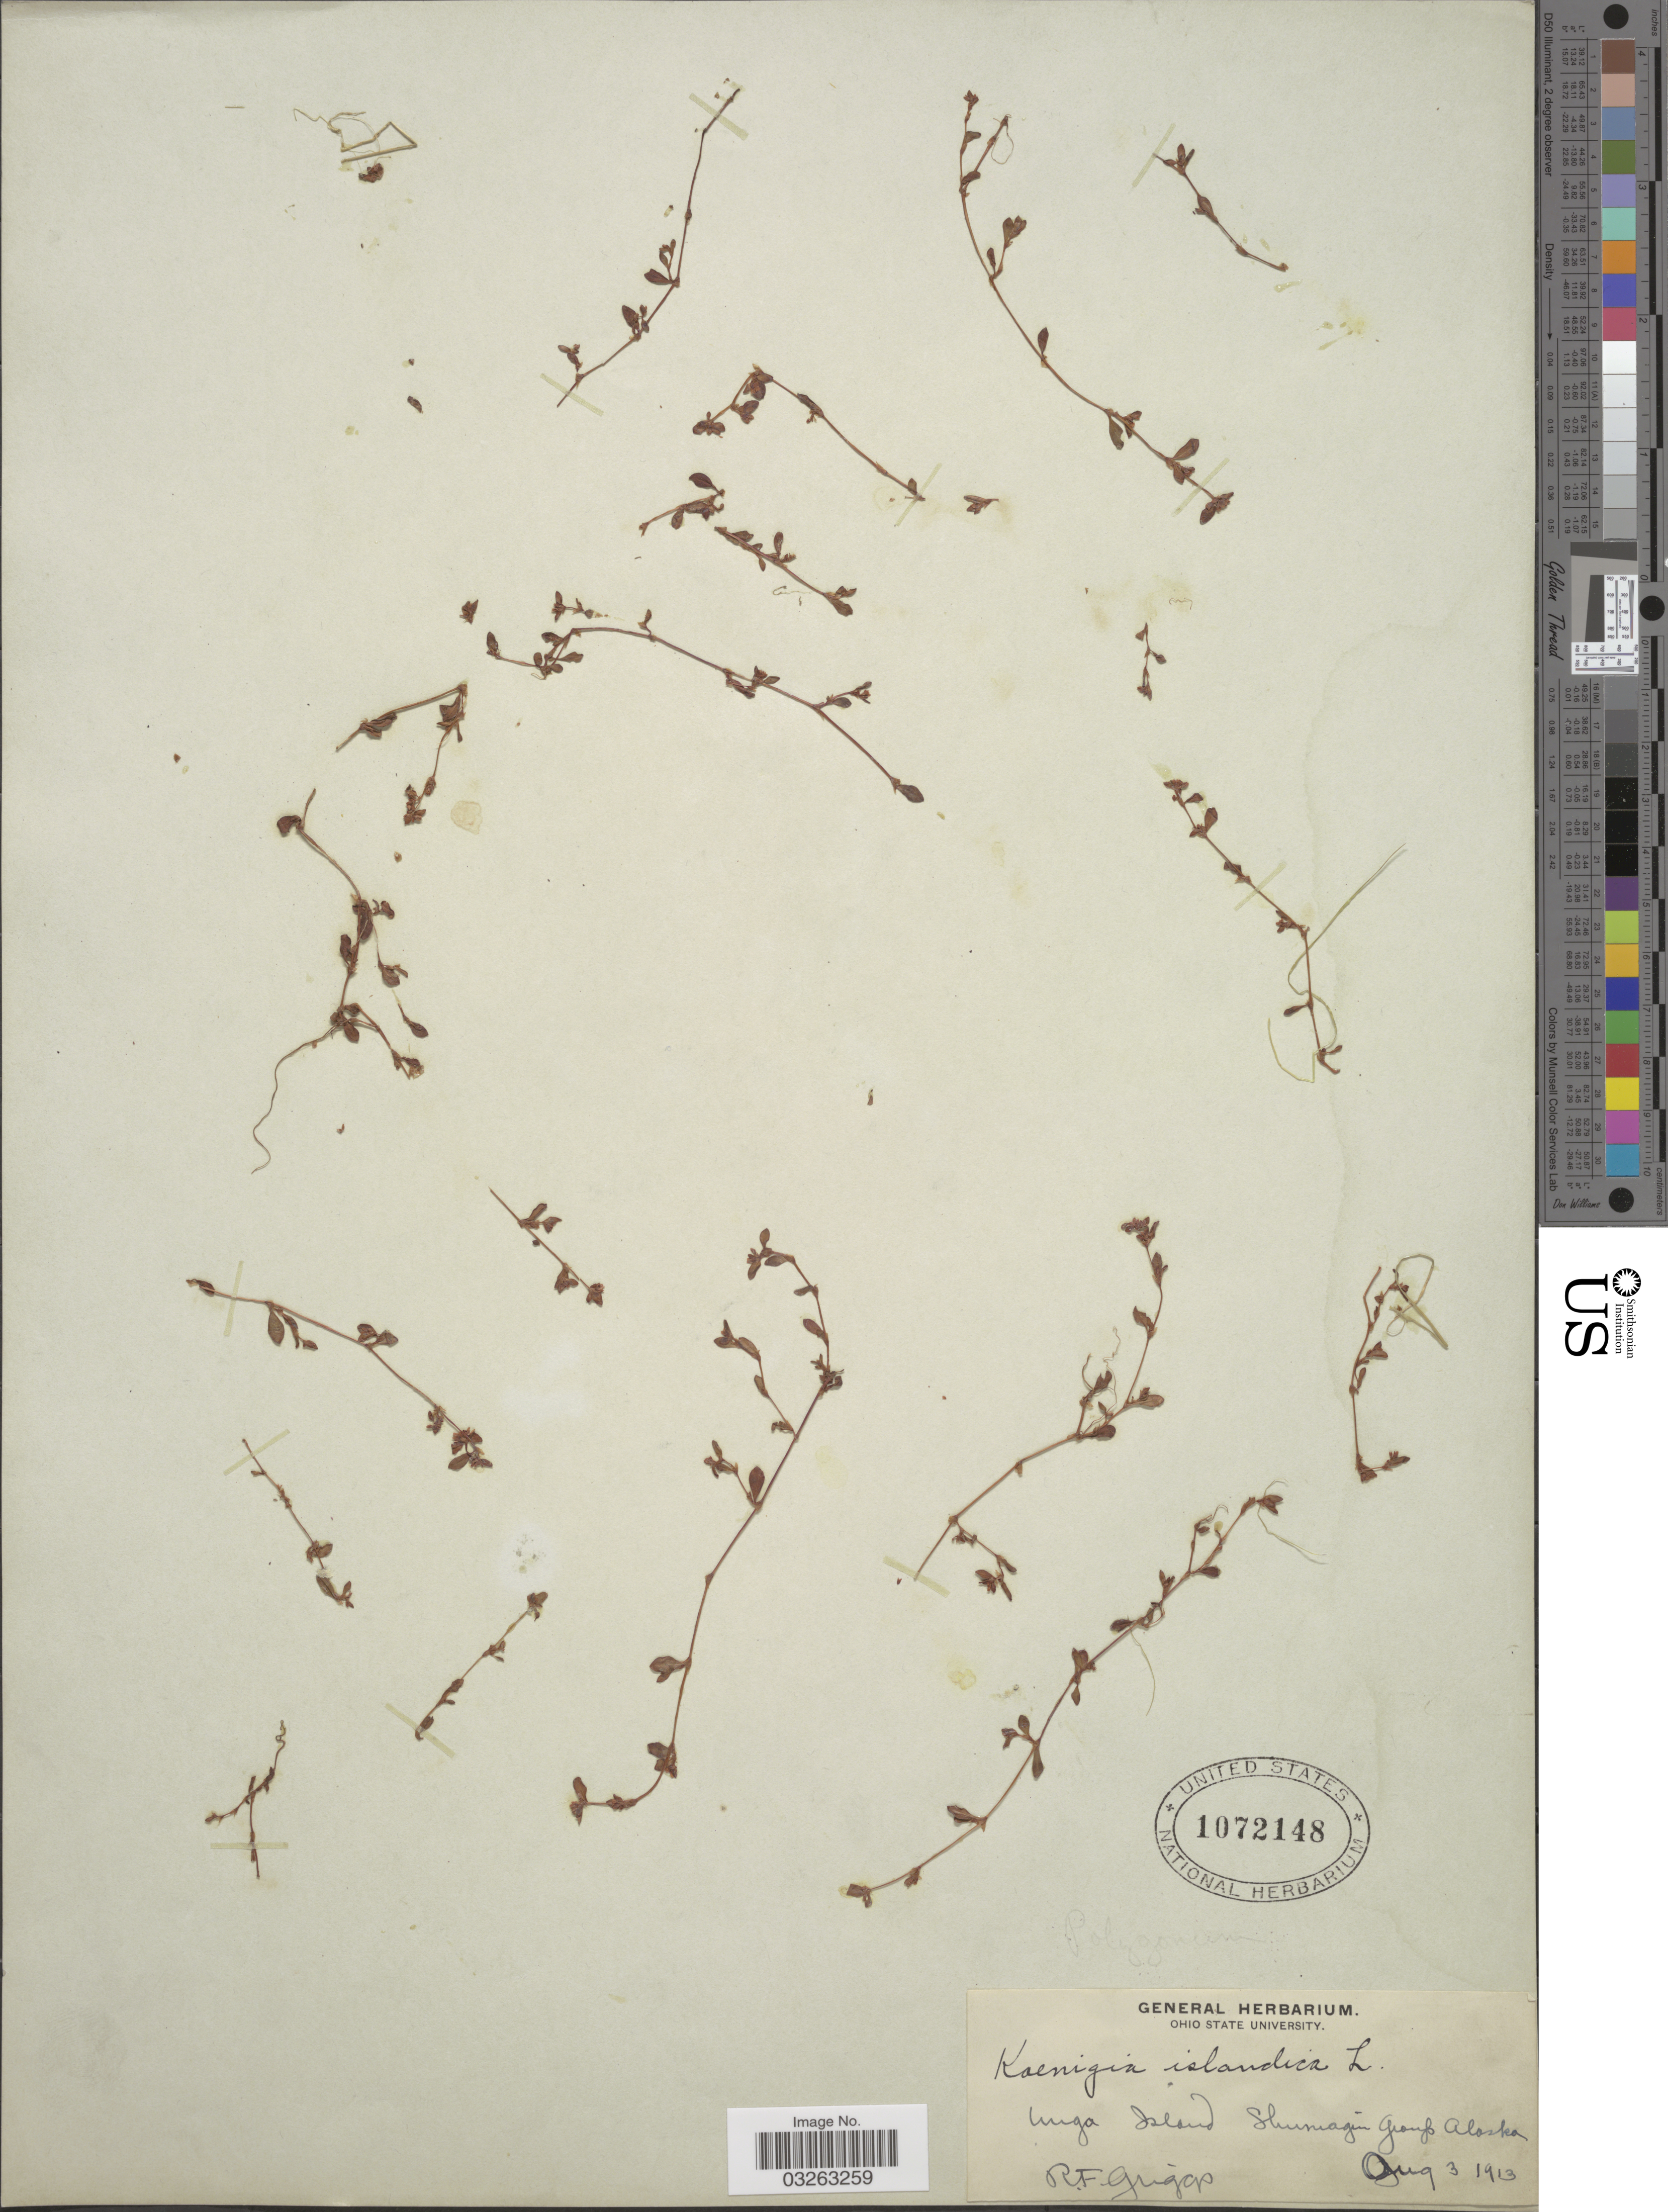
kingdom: Plantae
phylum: Tracheophyta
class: Magnoliopsida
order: Caryophyllales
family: Polygonaceae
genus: Koenigia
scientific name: Koenigia islandica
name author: L.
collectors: R. F. Griggs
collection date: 1913-08-03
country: United States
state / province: Alaska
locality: Unga Island Shumagin Group.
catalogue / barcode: US 1072148